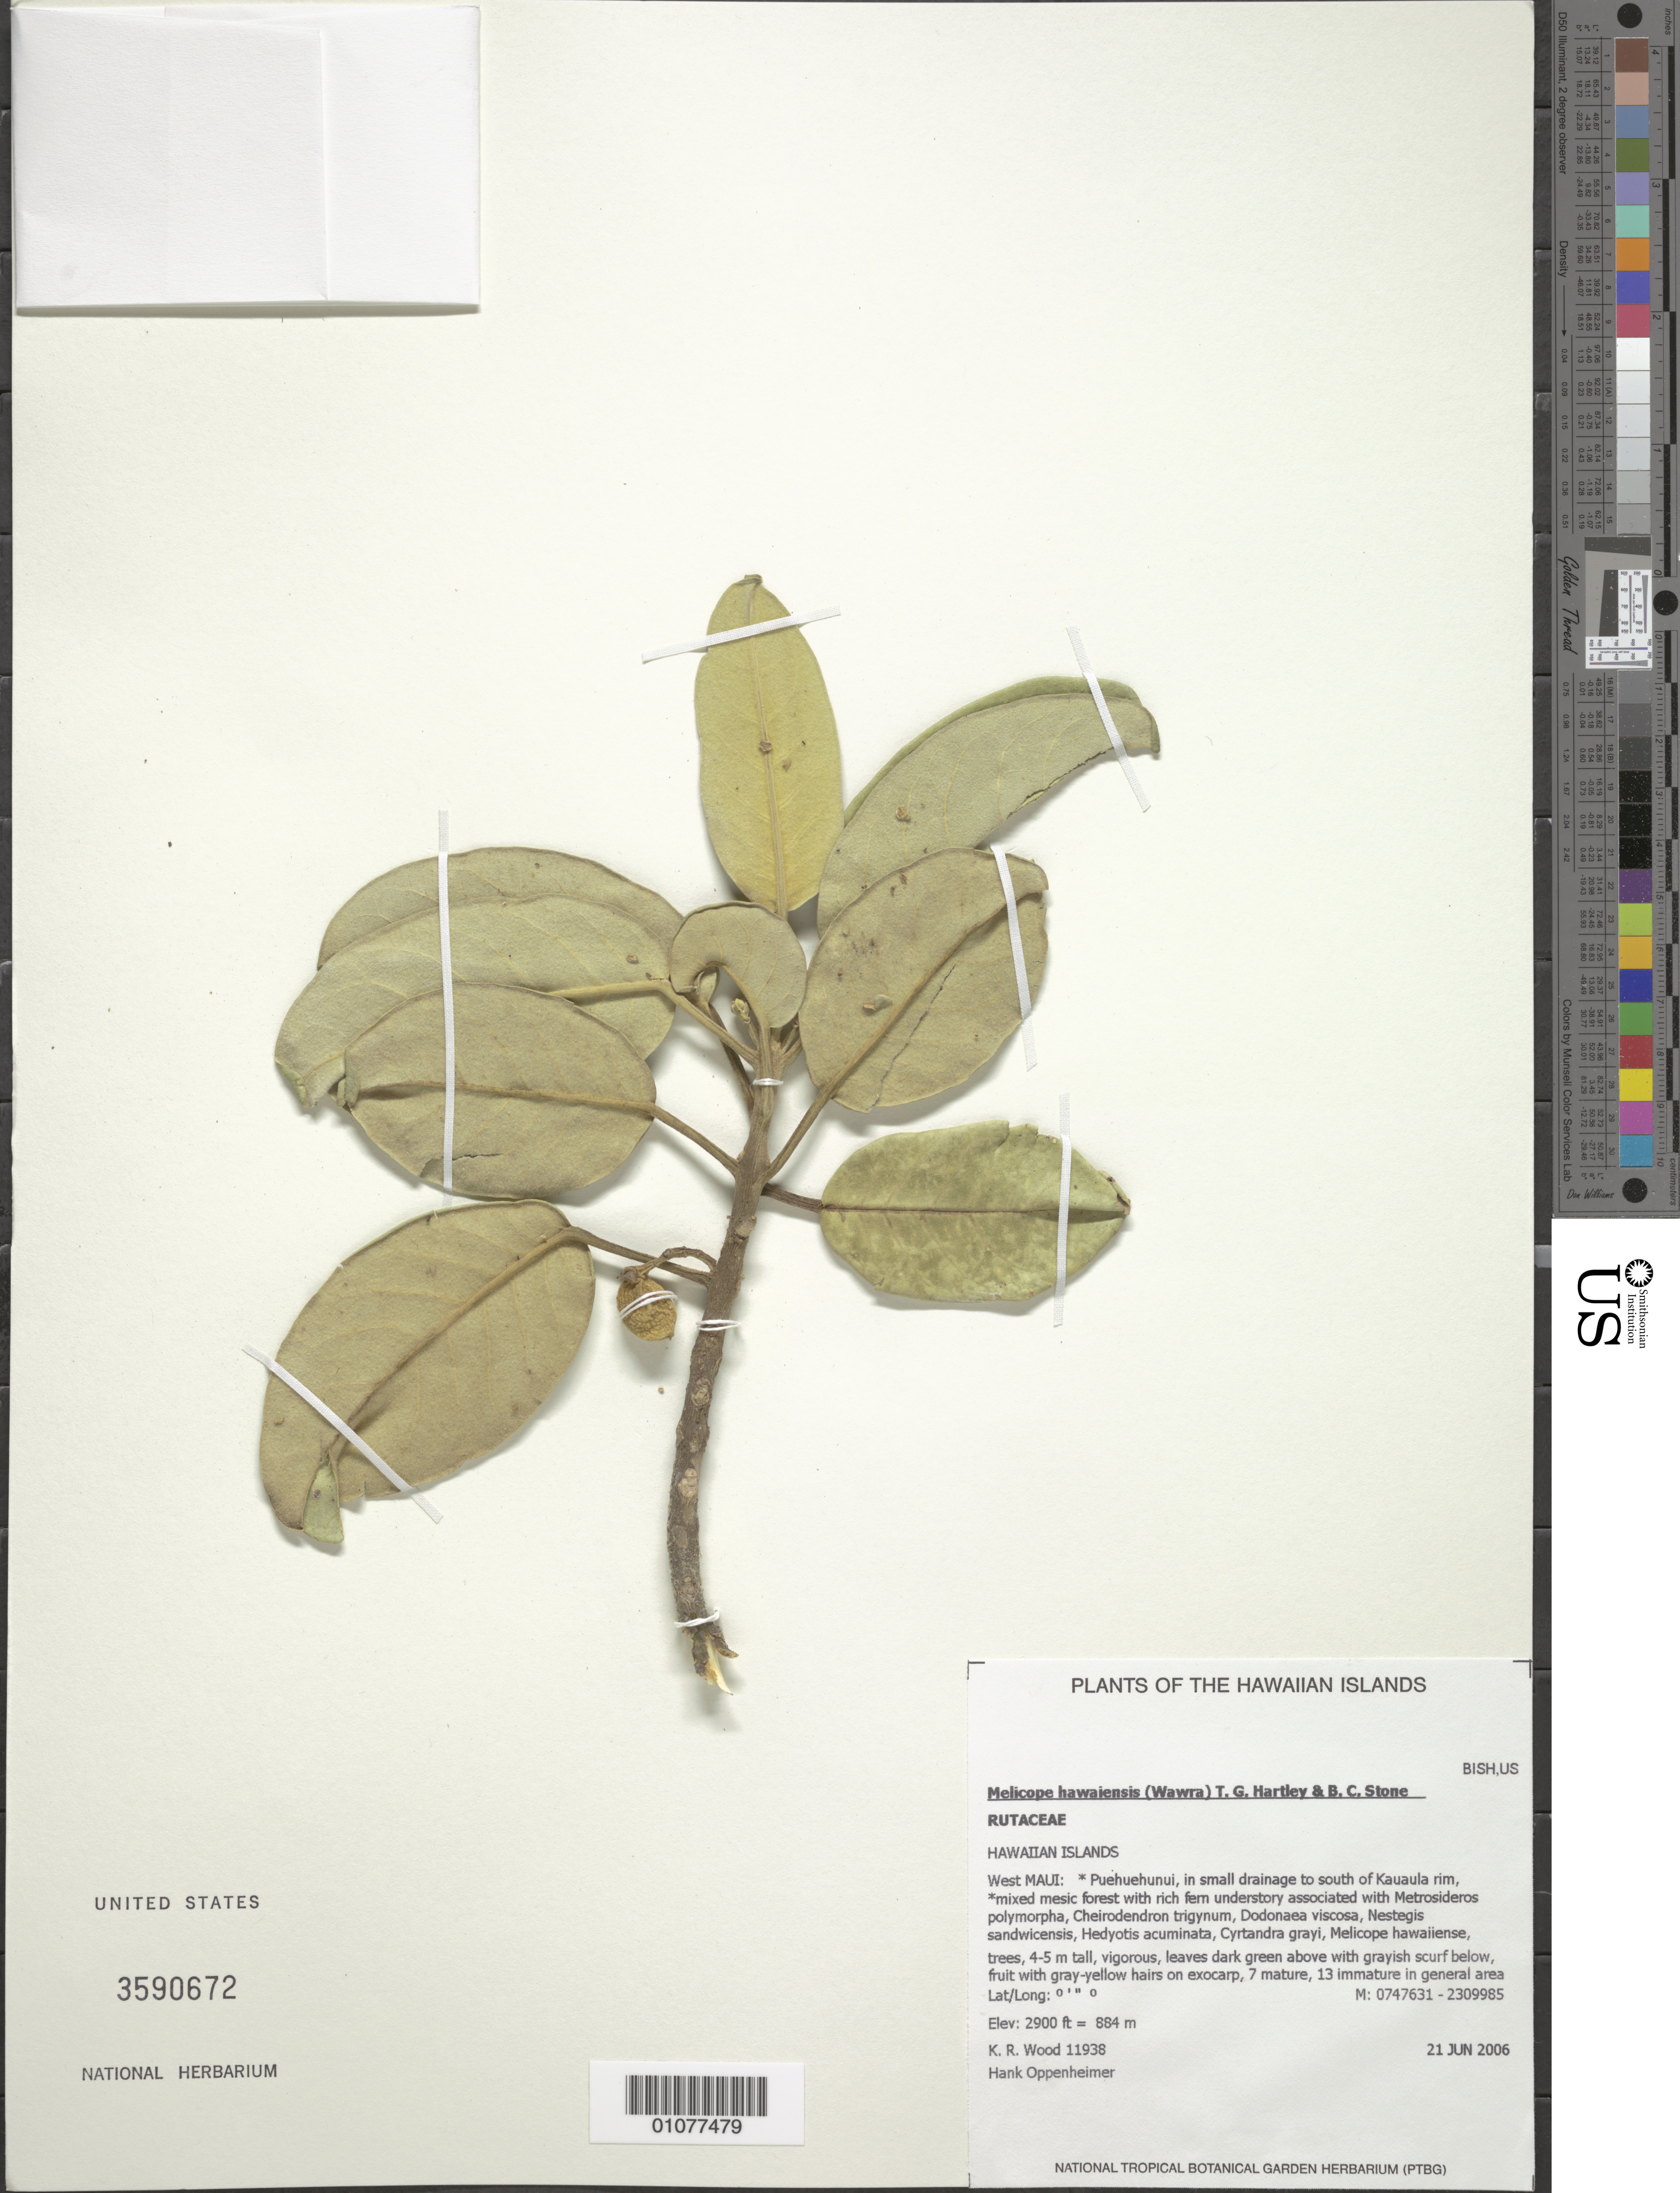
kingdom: Plantae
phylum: Tracheophyta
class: Magnoliopsida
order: Caryophyllales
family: Portulacaceae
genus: Portulaca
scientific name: Portulaca oleracea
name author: L.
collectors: K. R. Wood & H. Oppenheimer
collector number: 11938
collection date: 2006-06-21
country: United States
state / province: Hawaii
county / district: Maui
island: Maui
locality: West Maui, Koloa District, Puehuehunui, in small drainage to S of Kauaula rim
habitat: mixed mesic forest with rich fern understory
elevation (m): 884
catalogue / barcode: US 3590672